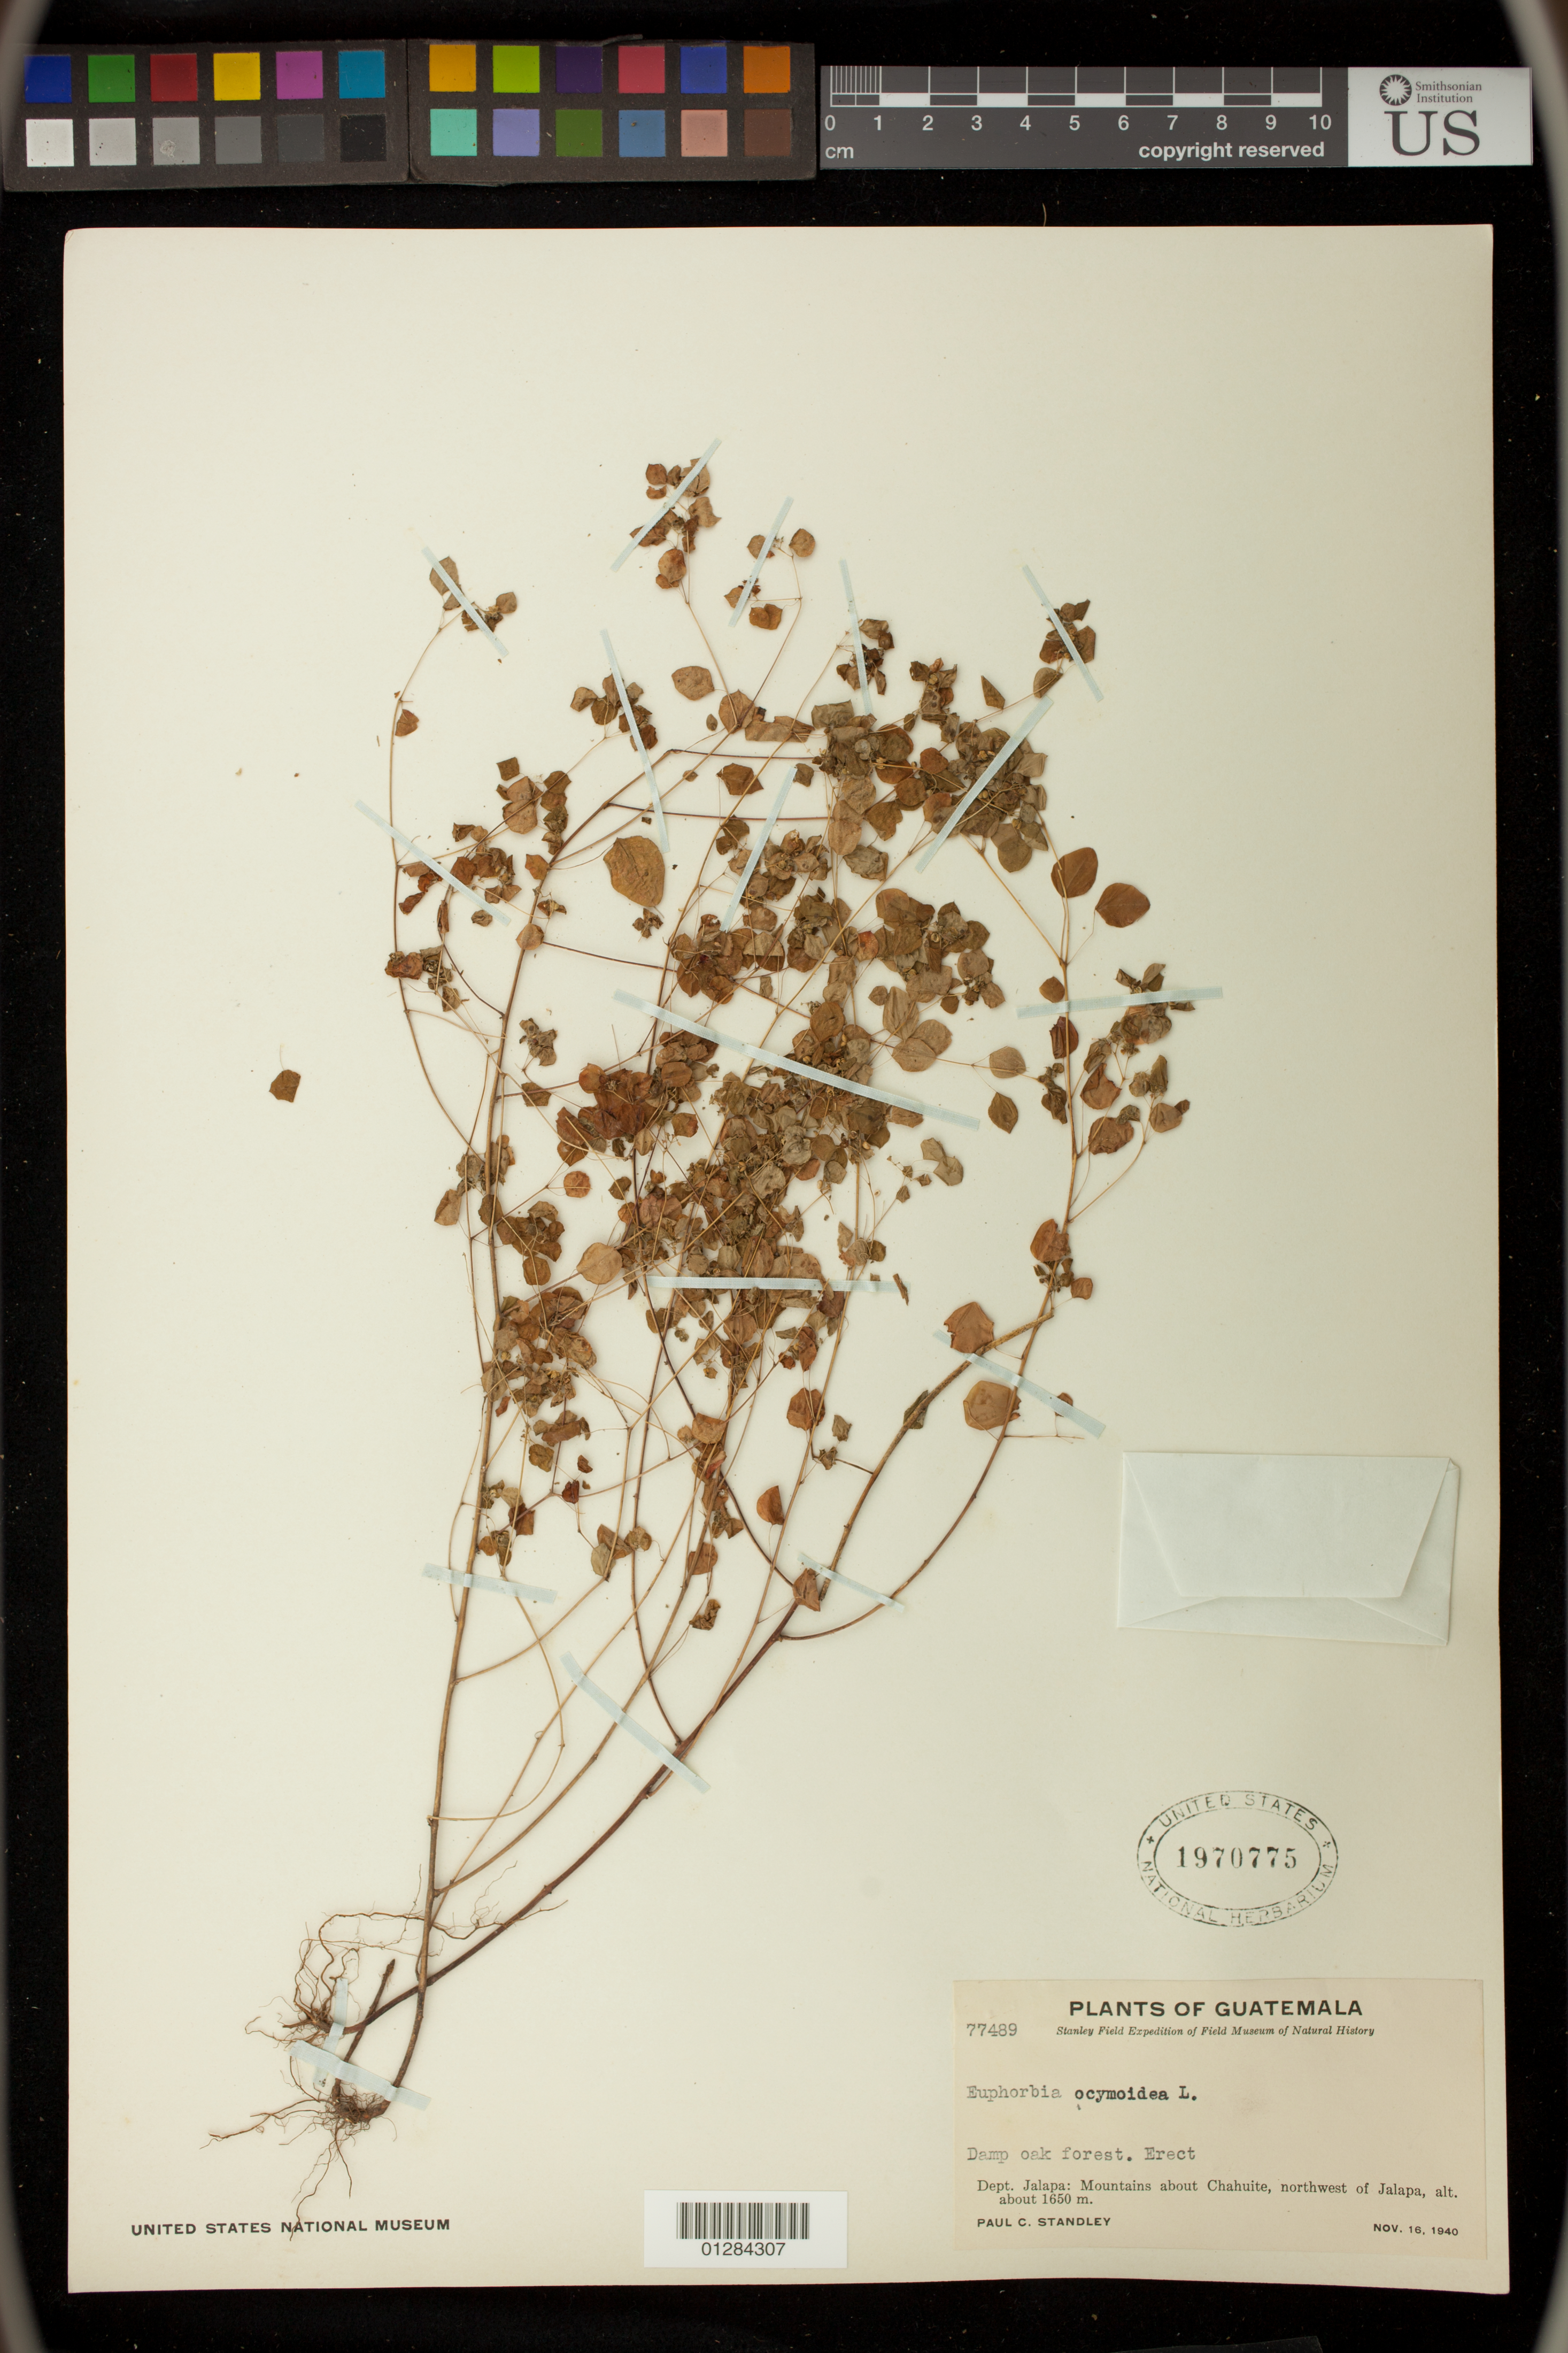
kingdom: Plantae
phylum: Tracheophyta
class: Magnoliopsida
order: Malpighiales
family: Euphorbiaceae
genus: Euphorbia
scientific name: Euphorbia ocymoidea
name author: L.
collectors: P. C. Standley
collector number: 77489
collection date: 1940-11-16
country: Guatemala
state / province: Jalapa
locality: Mountains about Chahuite, northwest of Jalapa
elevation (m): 1650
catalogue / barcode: US 1970775